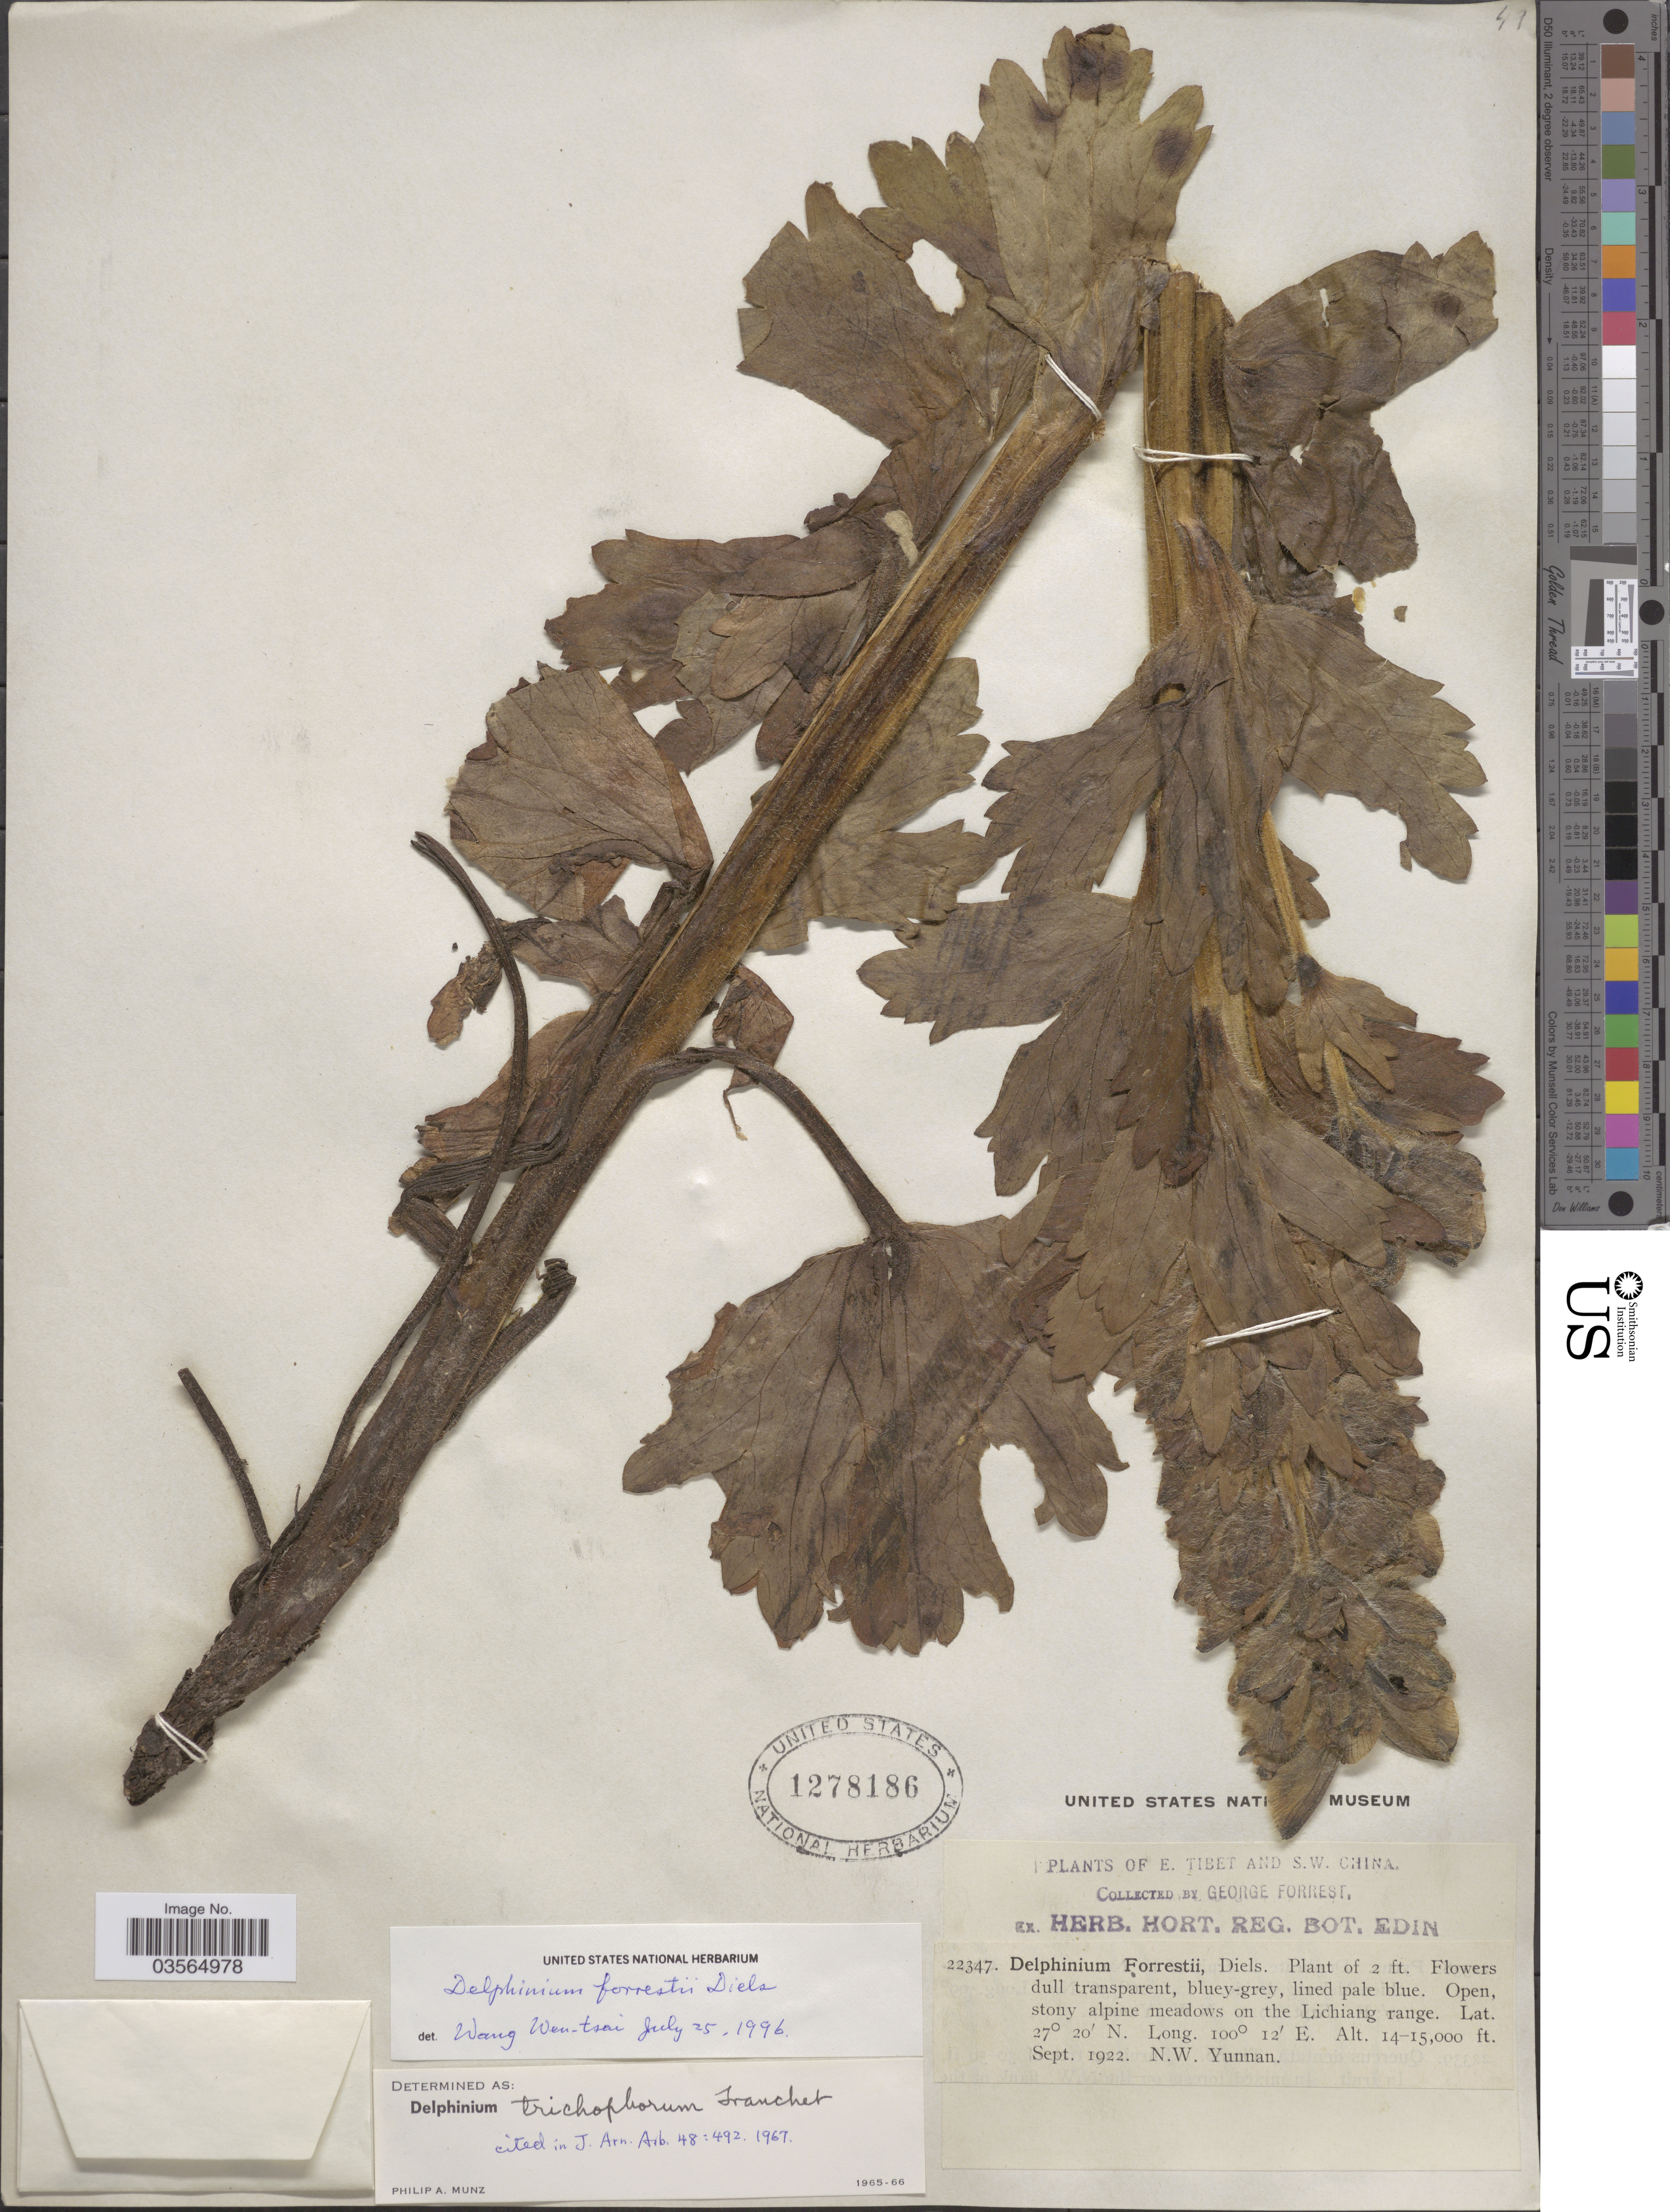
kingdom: Plantae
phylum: Tracheophyta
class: Magnoliopsida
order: Ranunculales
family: Ranunculaceae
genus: Delphinium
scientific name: Delphinium forrestii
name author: Diels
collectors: G. Forrest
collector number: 22347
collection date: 1922-09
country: China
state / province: Yunnan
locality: S. W. China. Lichiang range. N. W. Yunnan.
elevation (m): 4267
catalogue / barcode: US 1278186